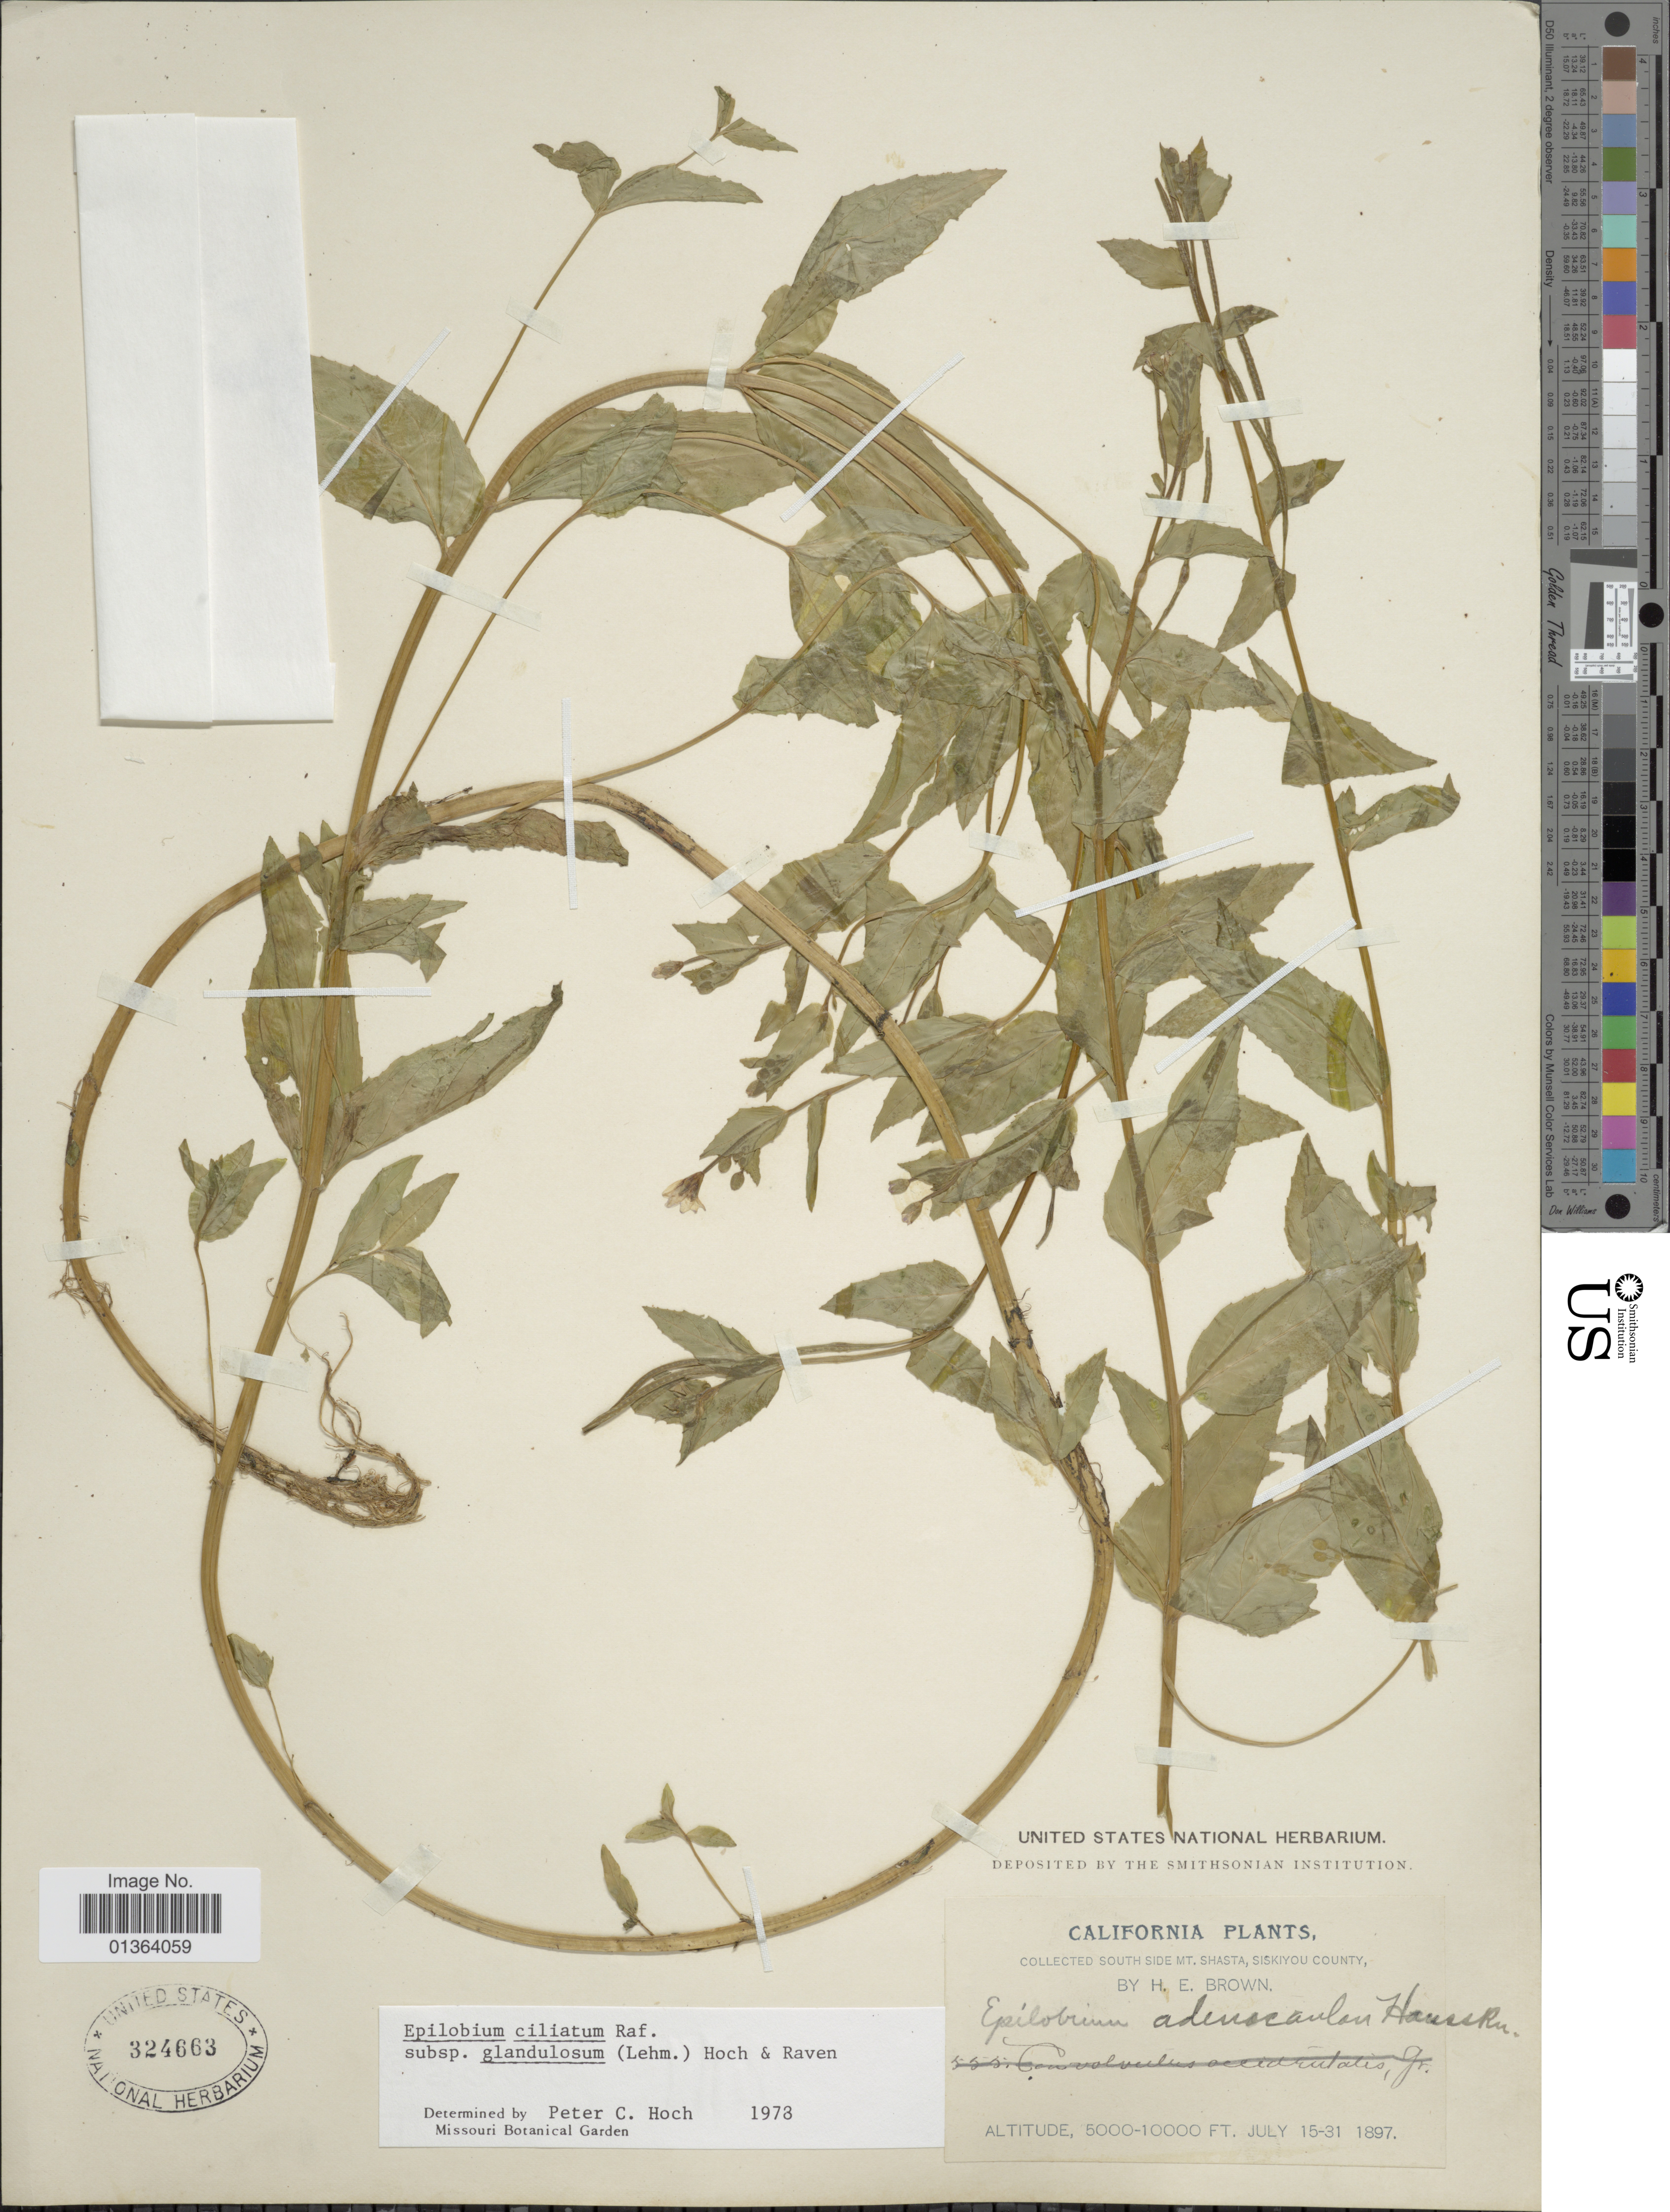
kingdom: Plantae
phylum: Tracheophyta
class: Magnoliopsida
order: Myrtales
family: Onagraceae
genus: Epilobium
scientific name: Epilobium ciliatum subsp. glandulosum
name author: (Lehm.) Hoch & P.H. Raven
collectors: H. E. Brown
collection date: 1897-07-15/1897-07-31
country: United States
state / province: California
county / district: Siskiyou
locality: South side Mt. Shasta, Siskiyou County.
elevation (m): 1524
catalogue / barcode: US 324663